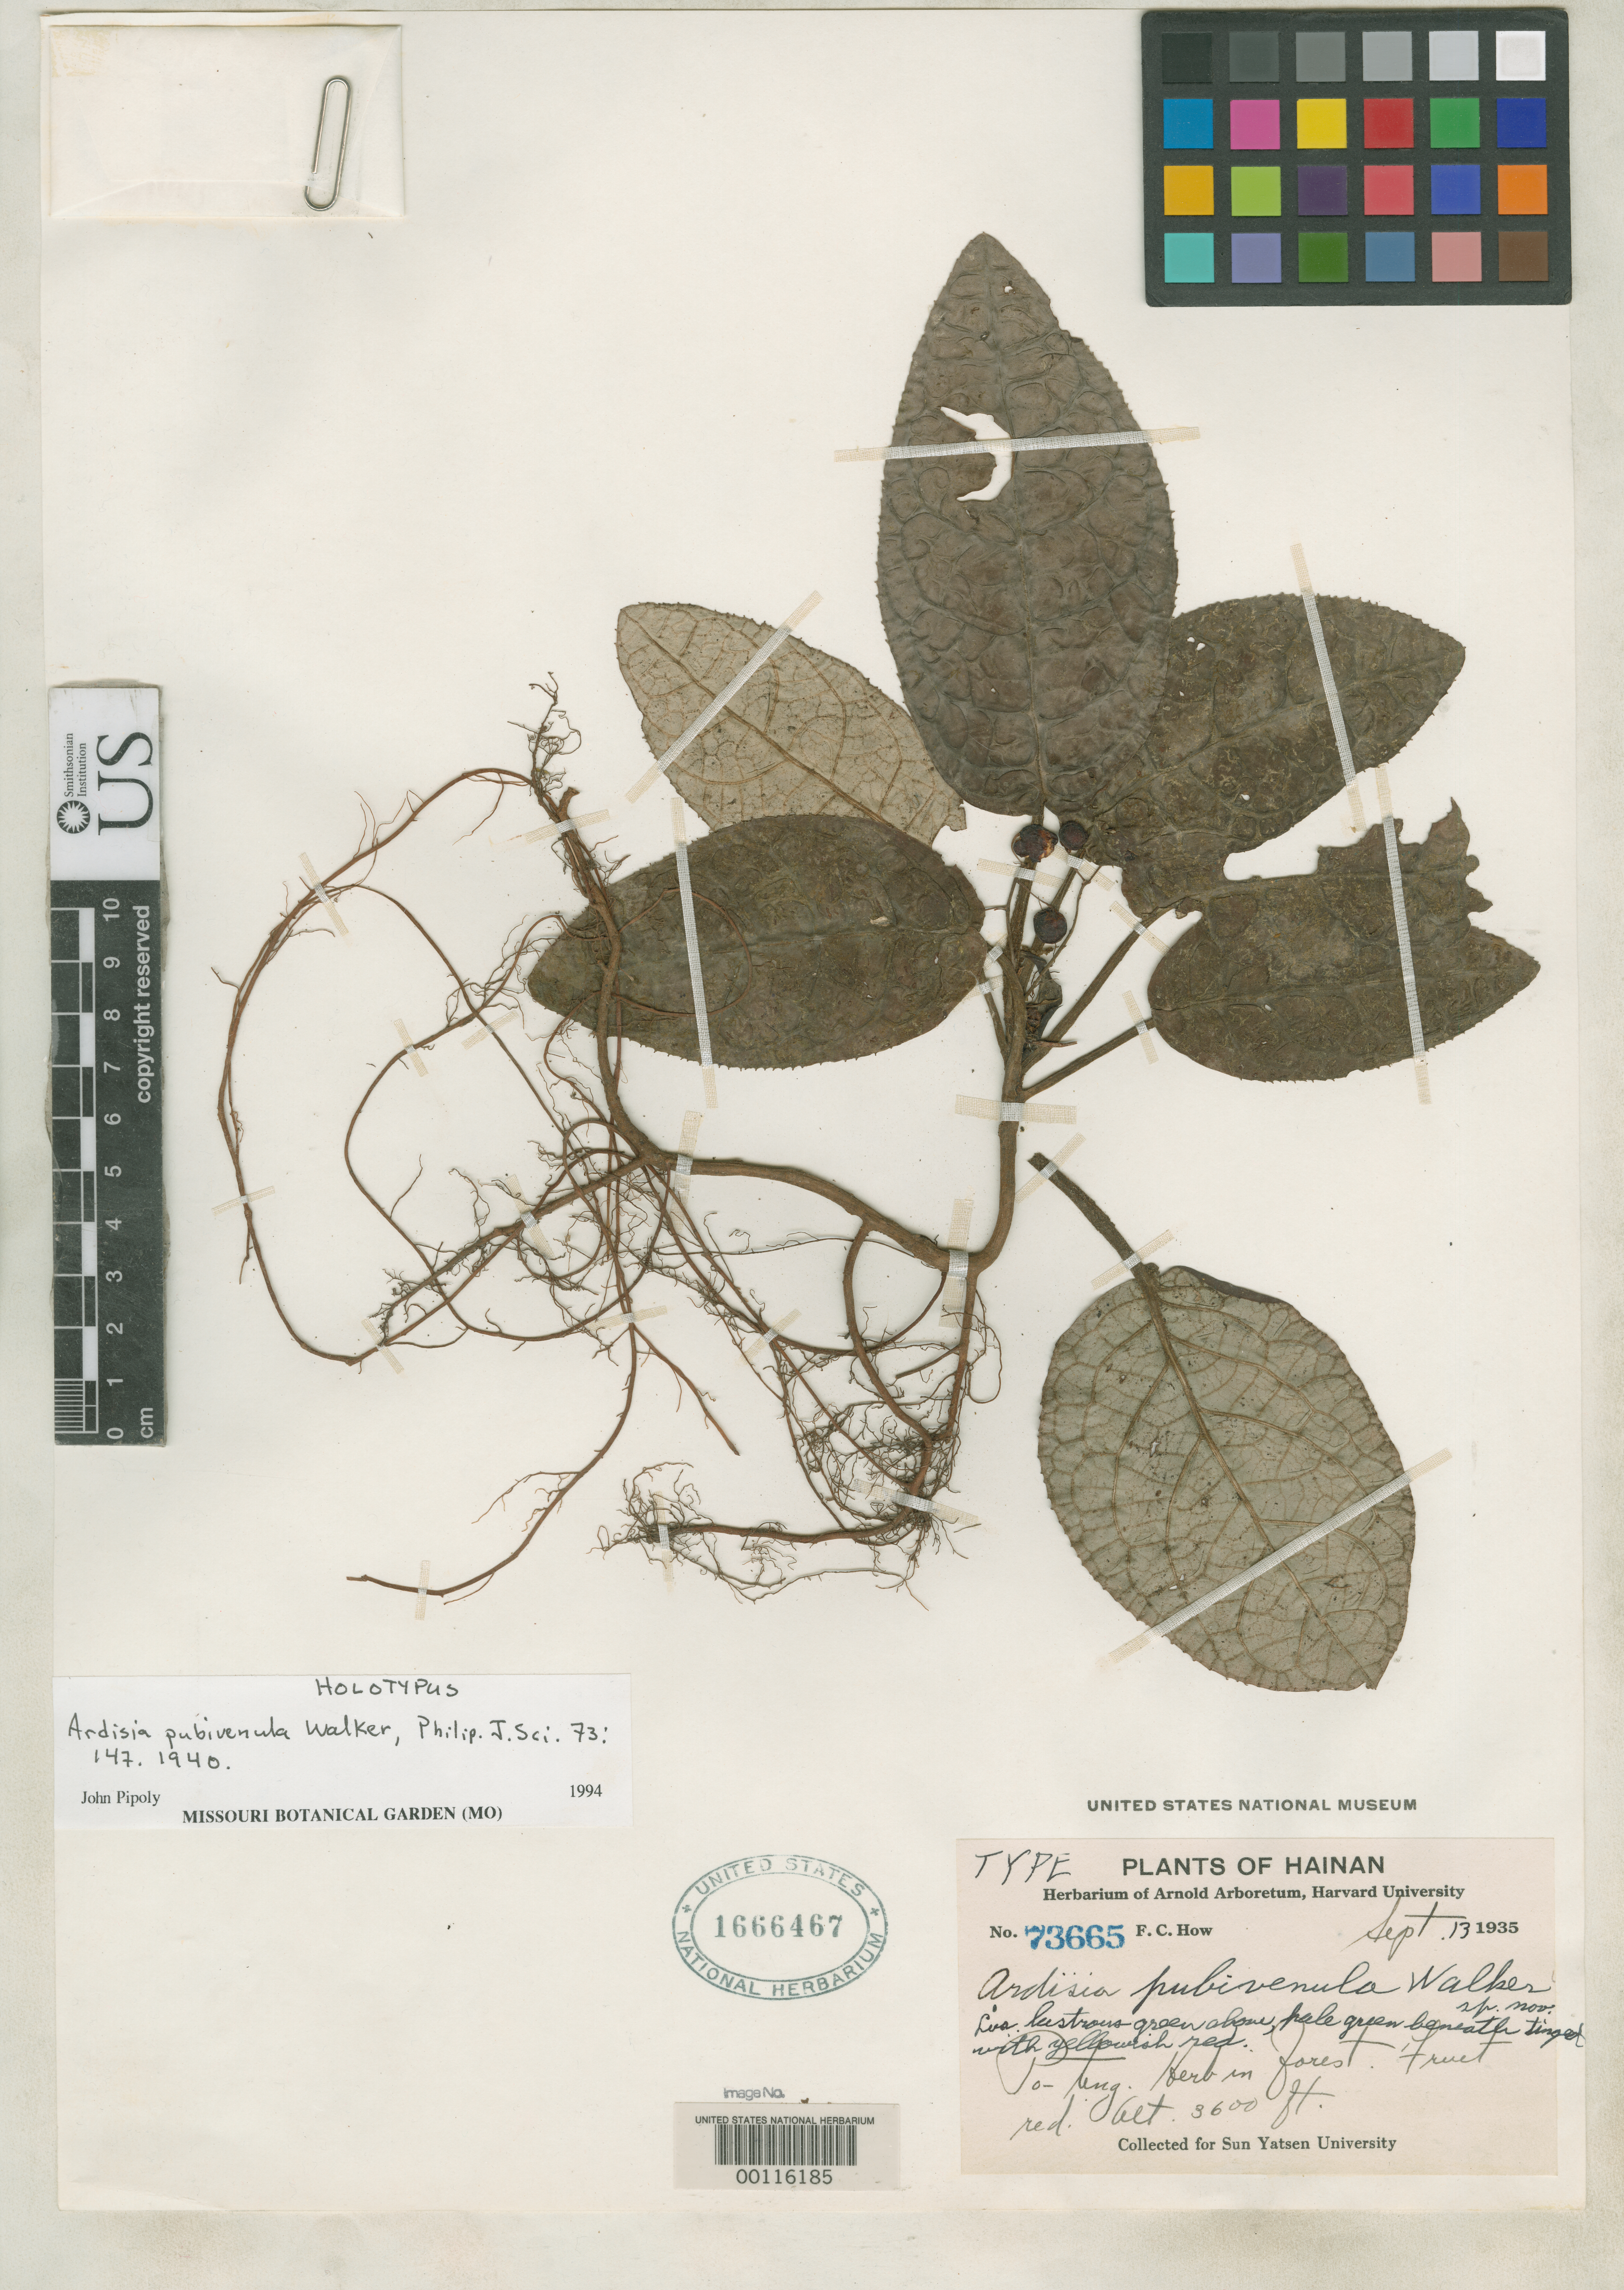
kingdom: Plantae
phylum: Tracheophyta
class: Magnoliopsida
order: Ericales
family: Primulaceae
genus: Ardisia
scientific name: Ardisia pubivenula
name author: E. Walker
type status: Holotype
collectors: F. How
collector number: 73665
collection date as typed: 13 Sep 1935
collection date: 1935-09-13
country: China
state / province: Hainan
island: Hainan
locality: Po-teng.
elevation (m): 1097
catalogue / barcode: US 1666467